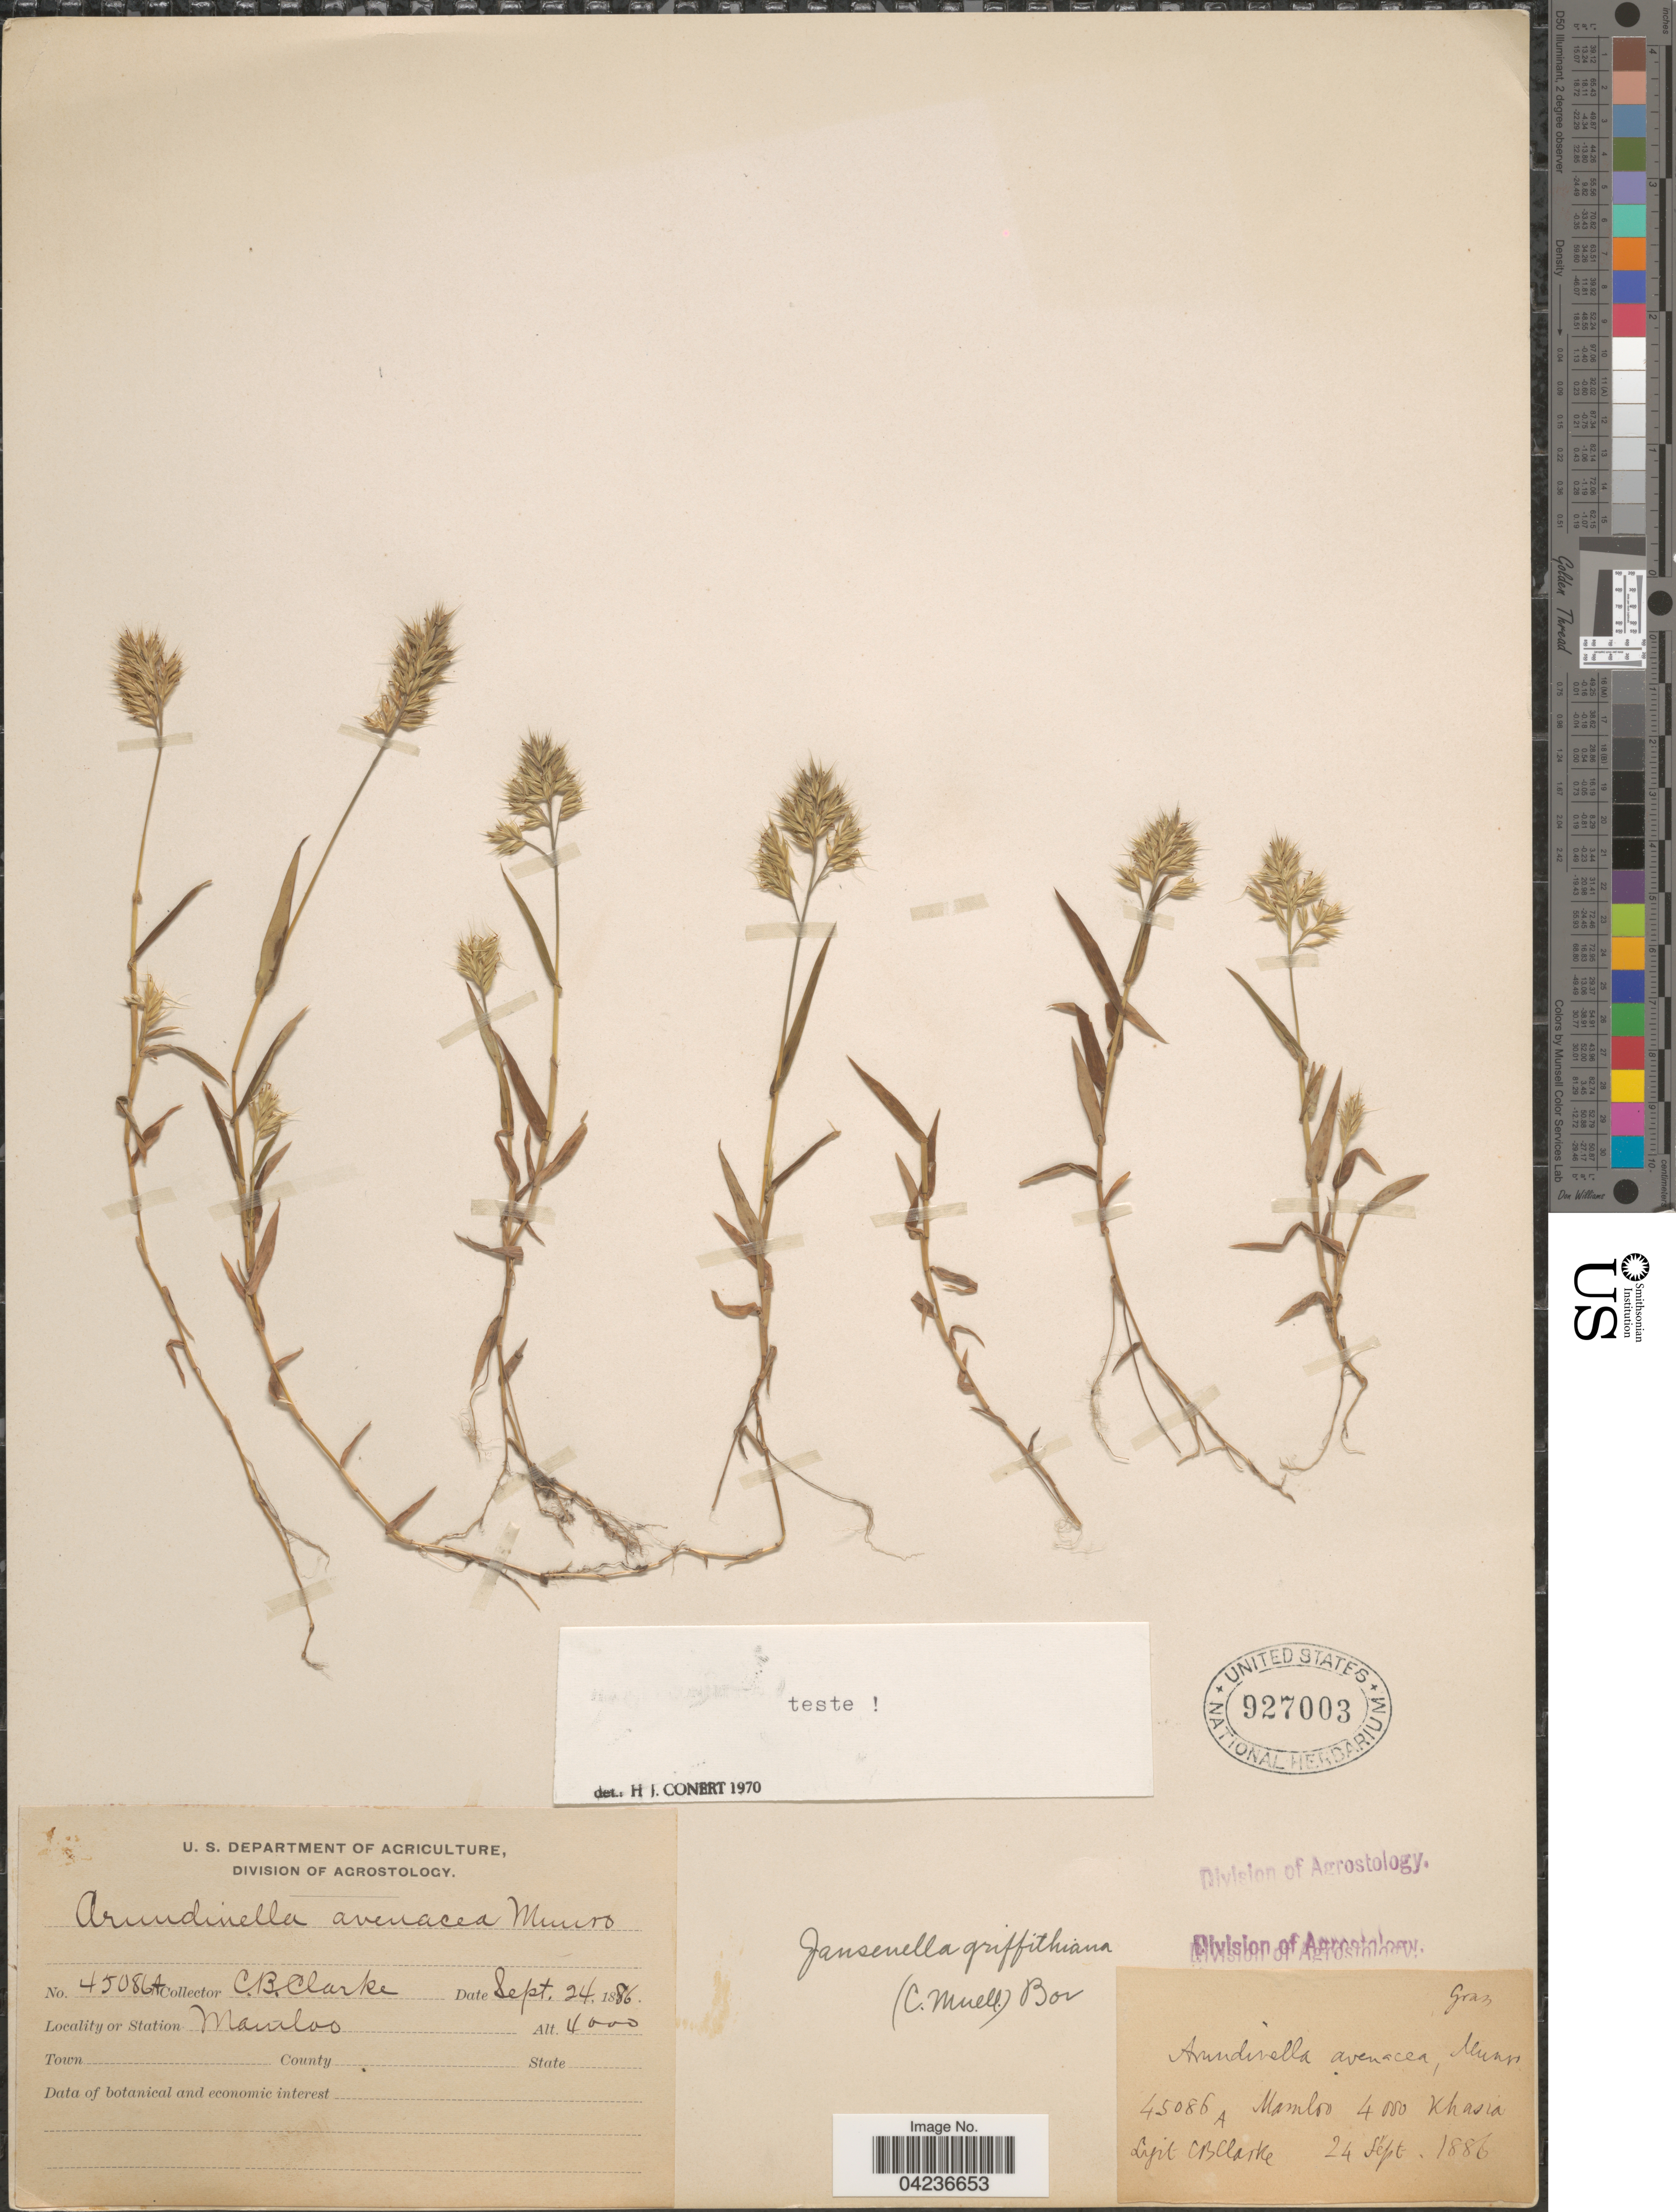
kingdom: Plantae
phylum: Tracheophyta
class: Liliopsida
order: Poales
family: Poaceae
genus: Jansenella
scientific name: Jansenella griffithiana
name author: (Müll. Stuttg.) Bor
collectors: C. B. Clarke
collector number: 45086A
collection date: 1886-09-24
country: India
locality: Station Mamloo. Khasia.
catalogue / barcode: US 927003